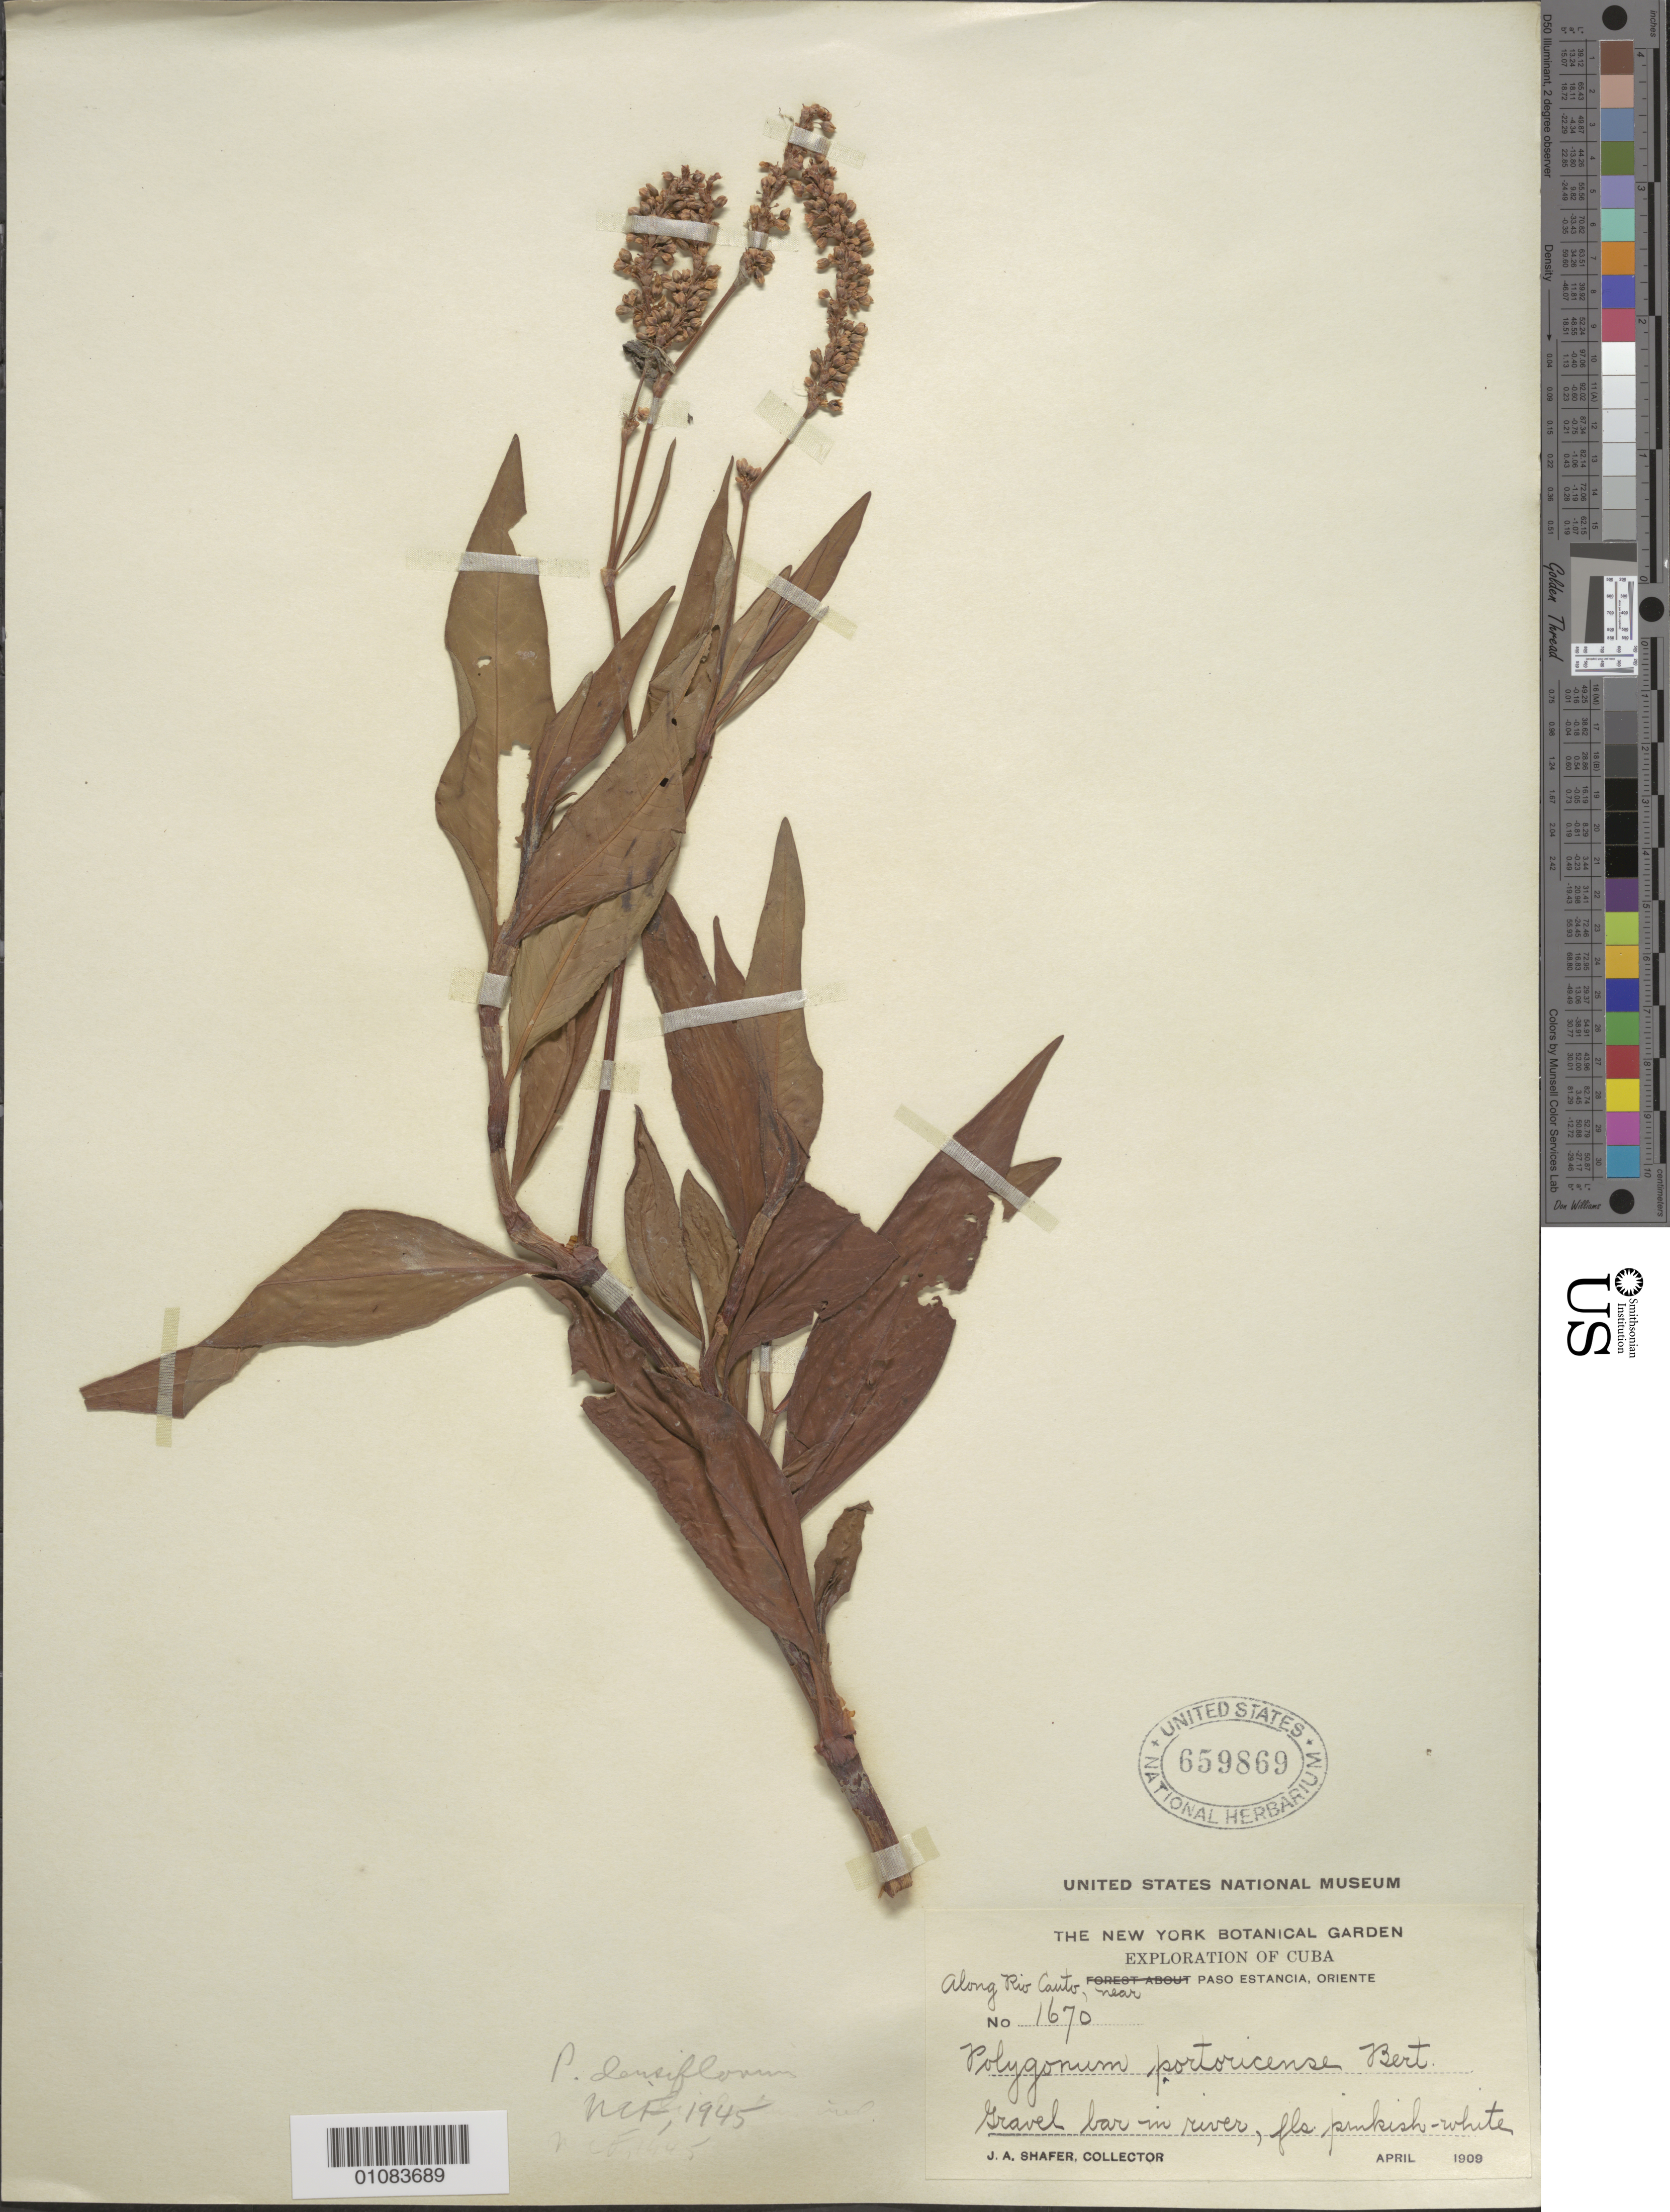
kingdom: Plantae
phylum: Tracheophyta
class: Magnoliopsida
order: Caryophyllales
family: Polygonaceae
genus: Polygonum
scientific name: Polygonum densiflorum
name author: Meisn.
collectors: J. A. Shafer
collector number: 1670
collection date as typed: Apr 1909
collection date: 1909-04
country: Cuba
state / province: Santiago de Cuba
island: Cuba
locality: Oriente, along Rio Cauto, near Paso Estancia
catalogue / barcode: US 659869